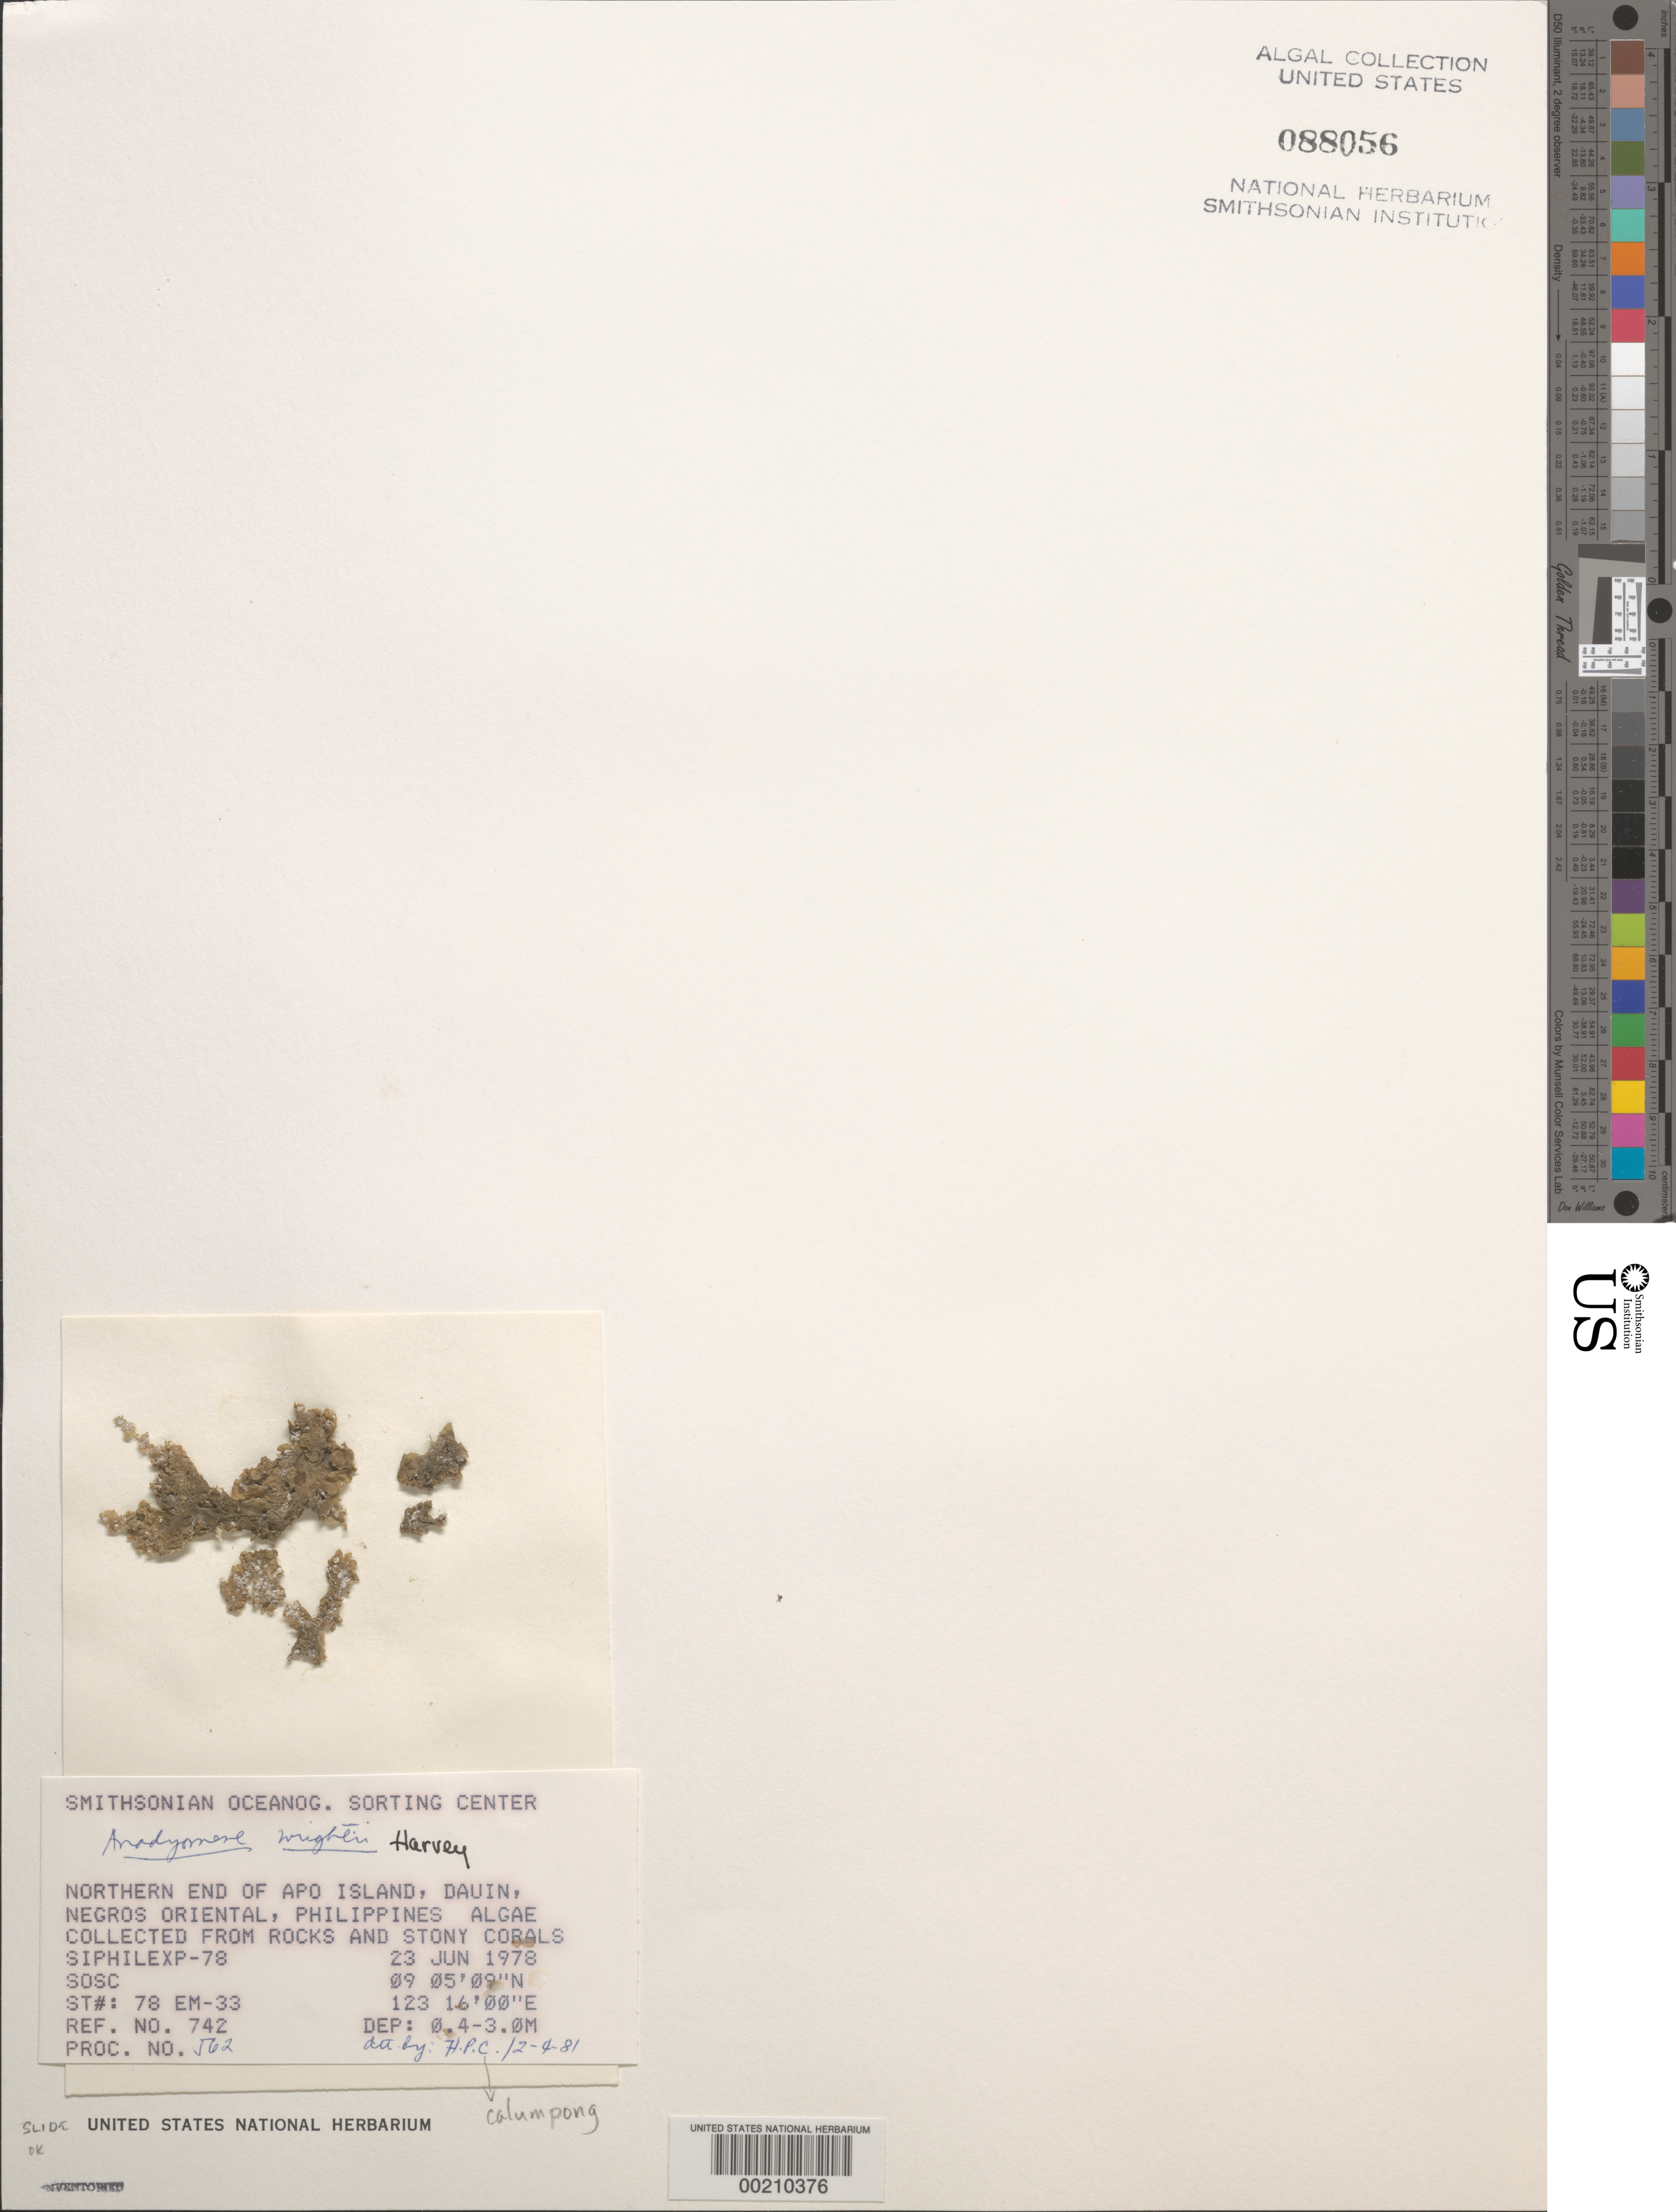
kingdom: Plantae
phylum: Chlorophyta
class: Ulvophyceae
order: Cladophorales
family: Anadyomenaceae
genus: Anadyomene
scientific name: Anadyomene wrightii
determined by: Calumpong, H. P.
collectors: SOSC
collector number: Station 78 Em-33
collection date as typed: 23 Jun 1978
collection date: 1978-06-23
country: Philippines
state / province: Central Visayas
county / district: Negros Oriental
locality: Apo island, dauin, negros oriental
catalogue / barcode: US 88056